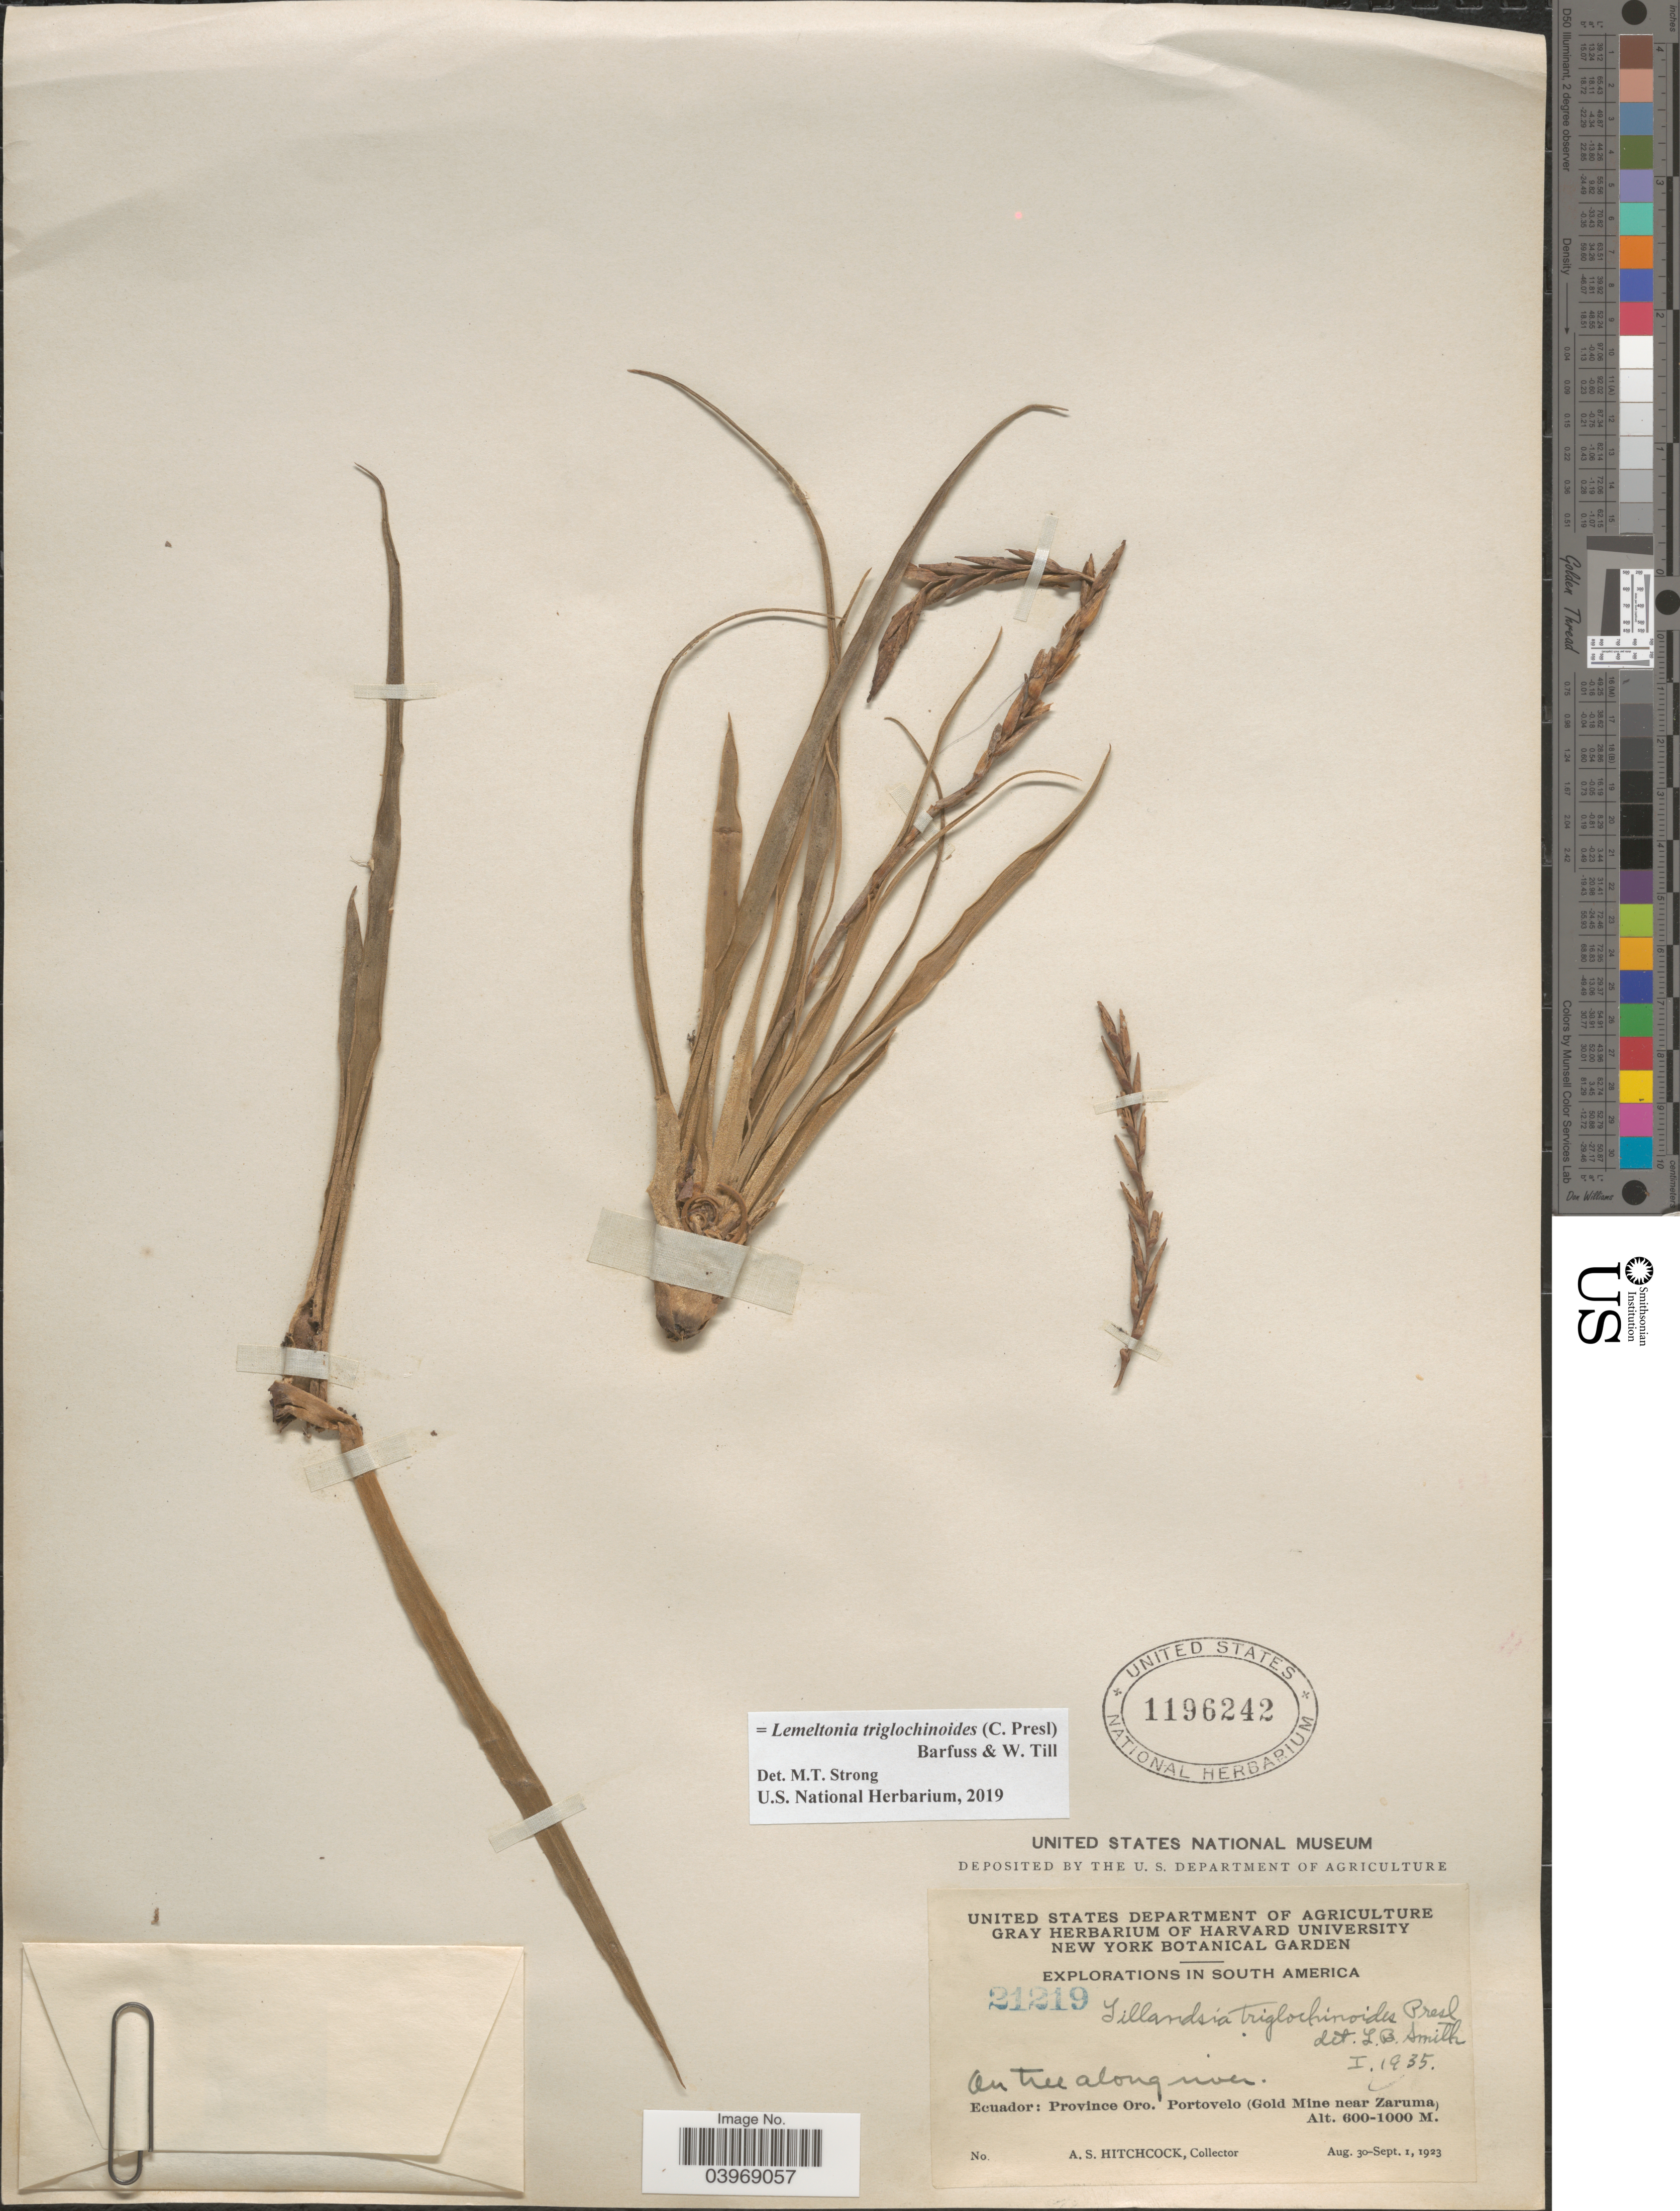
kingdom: Plantae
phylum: Tracheophyta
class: Liliopsida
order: Poales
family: Bromeliaceae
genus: Lemeltonia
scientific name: Lemeltonia triglochinoides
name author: (C. Presl) Barfuss & W. Till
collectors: A. S. Hitchcock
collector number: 21219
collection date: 1923-08-30/1923-09-01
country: Ecuador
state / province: El Oro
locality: Along river. Portovelo (Gold Mine near Zaruma).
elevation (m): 600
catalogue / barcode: US 1196242